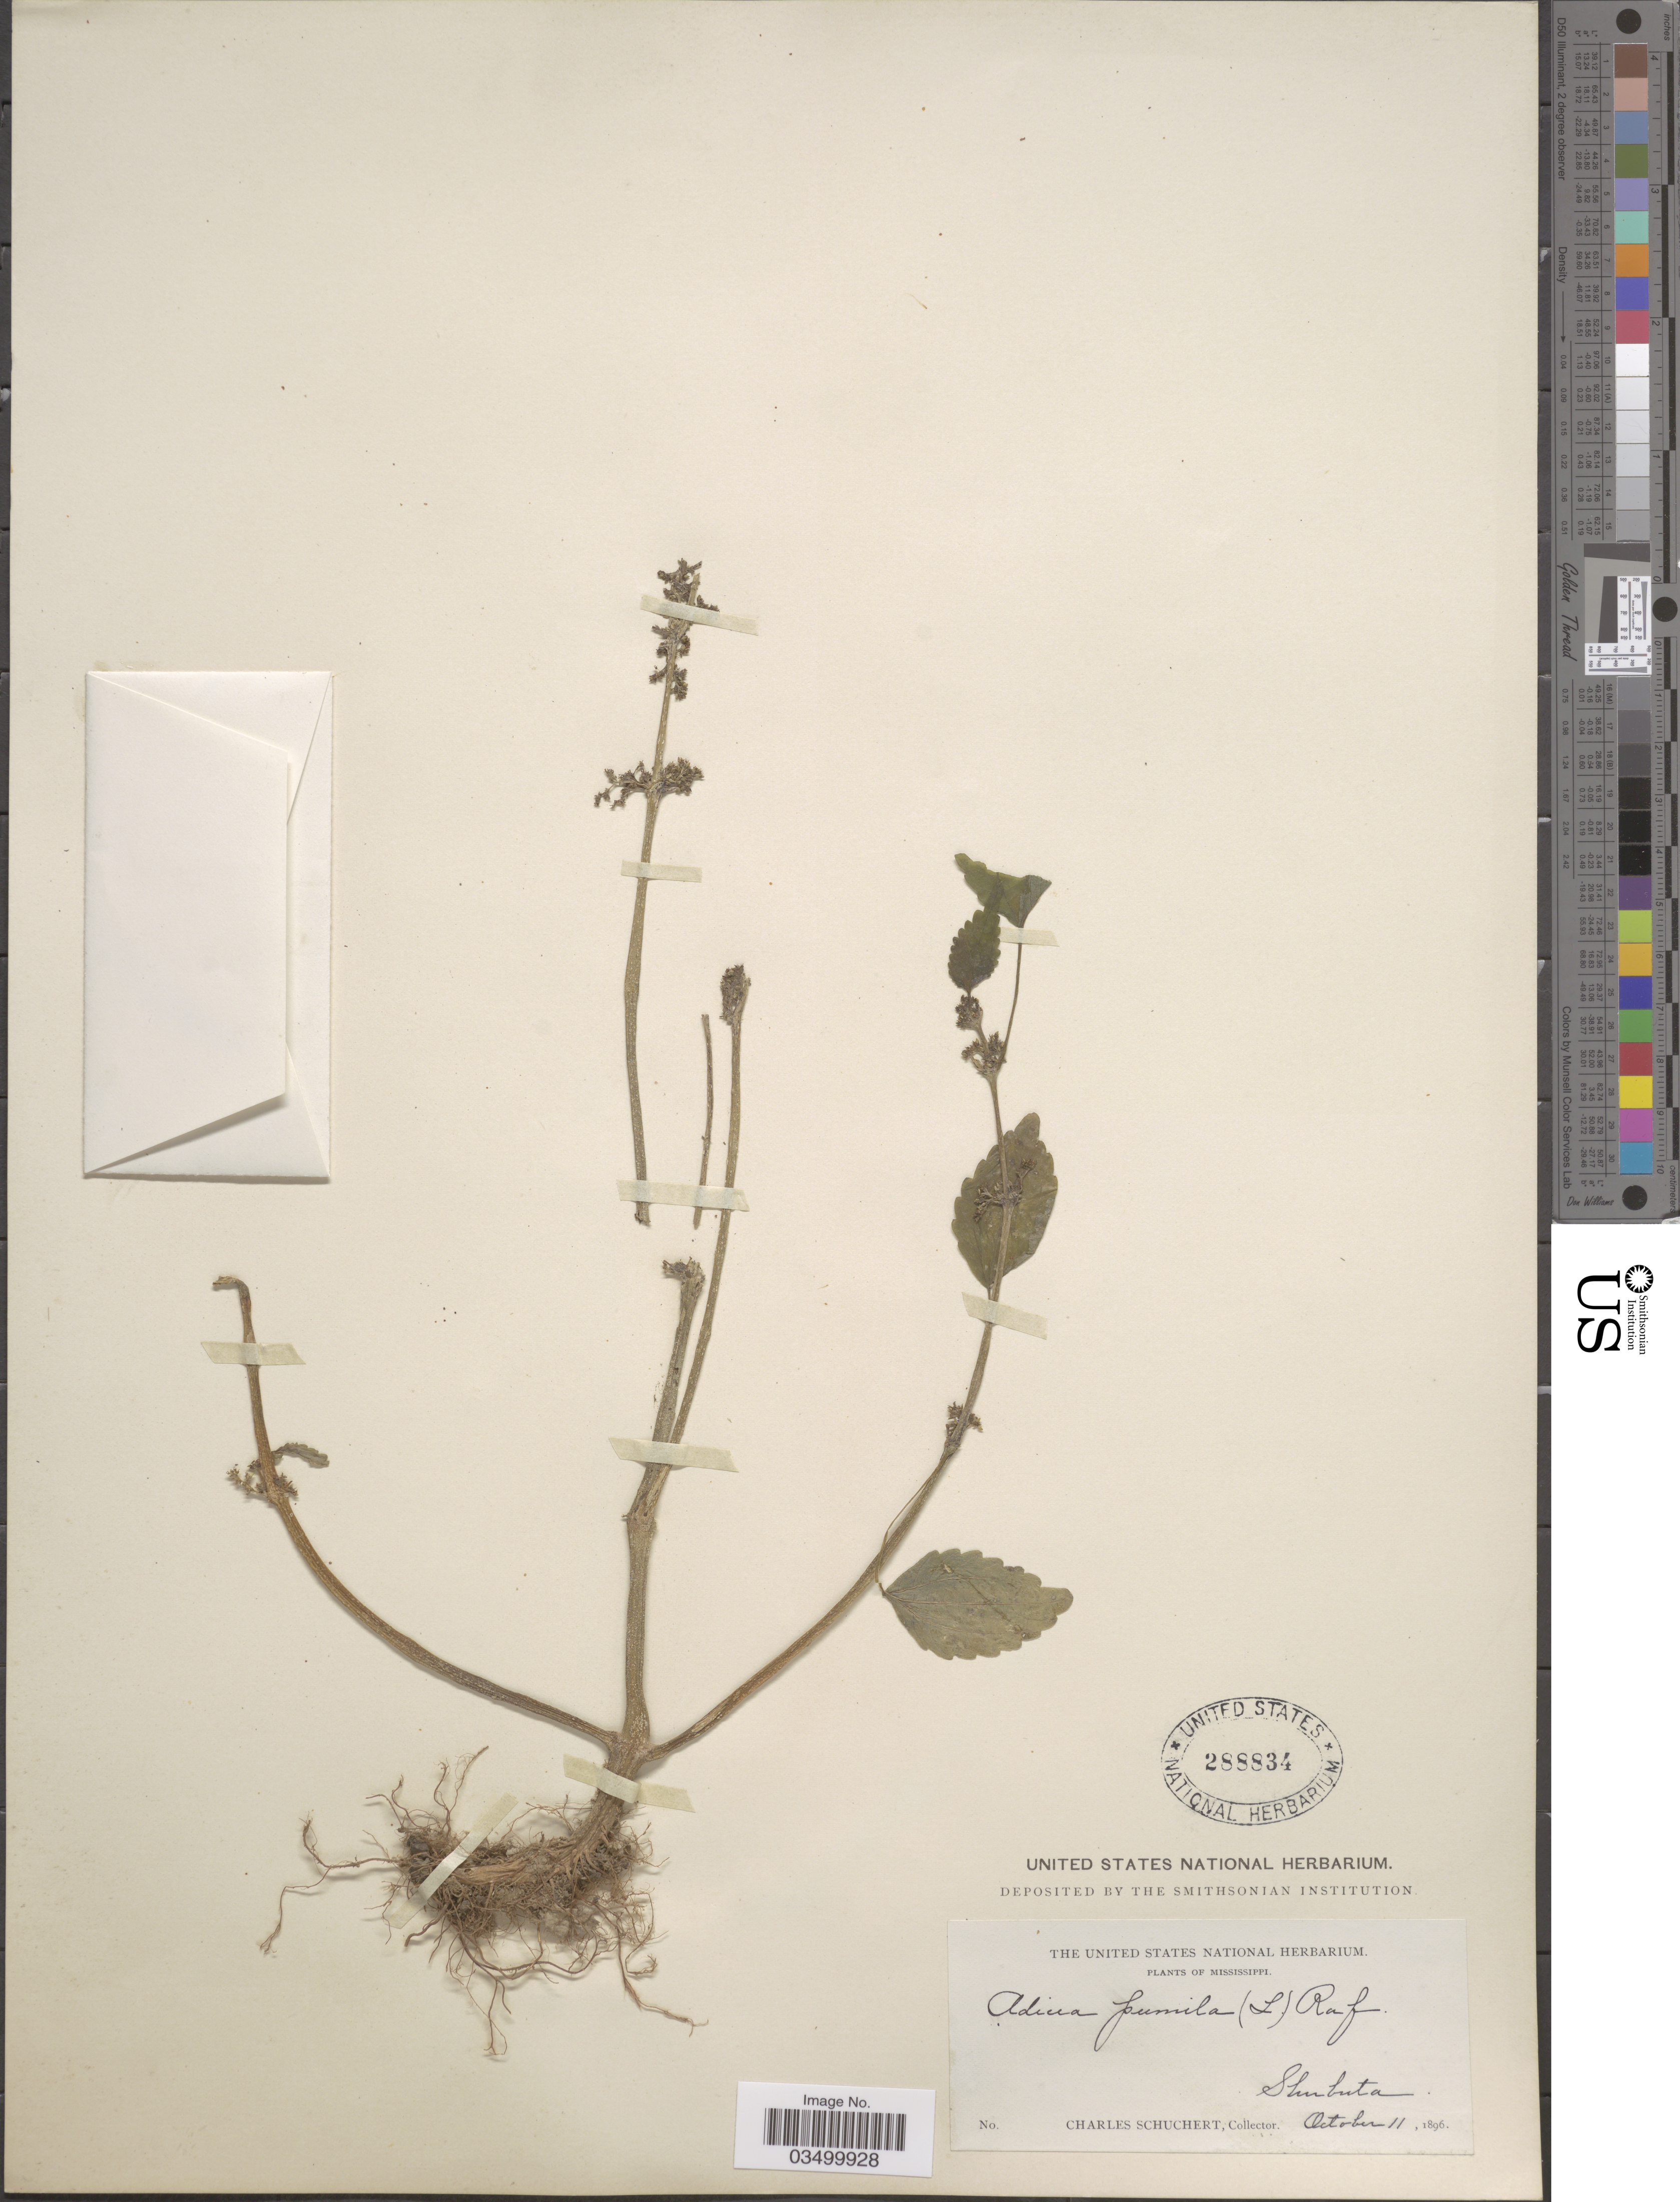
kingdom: Plantae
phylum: Tracheophyta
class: Magnoliopsida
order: Rosales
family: Urticaceae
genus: Pilea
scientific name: Pilea pumila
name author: (L.) A. Gray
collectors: C. Schuchert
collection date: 1896-10-11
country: United States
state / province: Mississippi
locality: Shubuta.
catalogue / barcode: US 288834